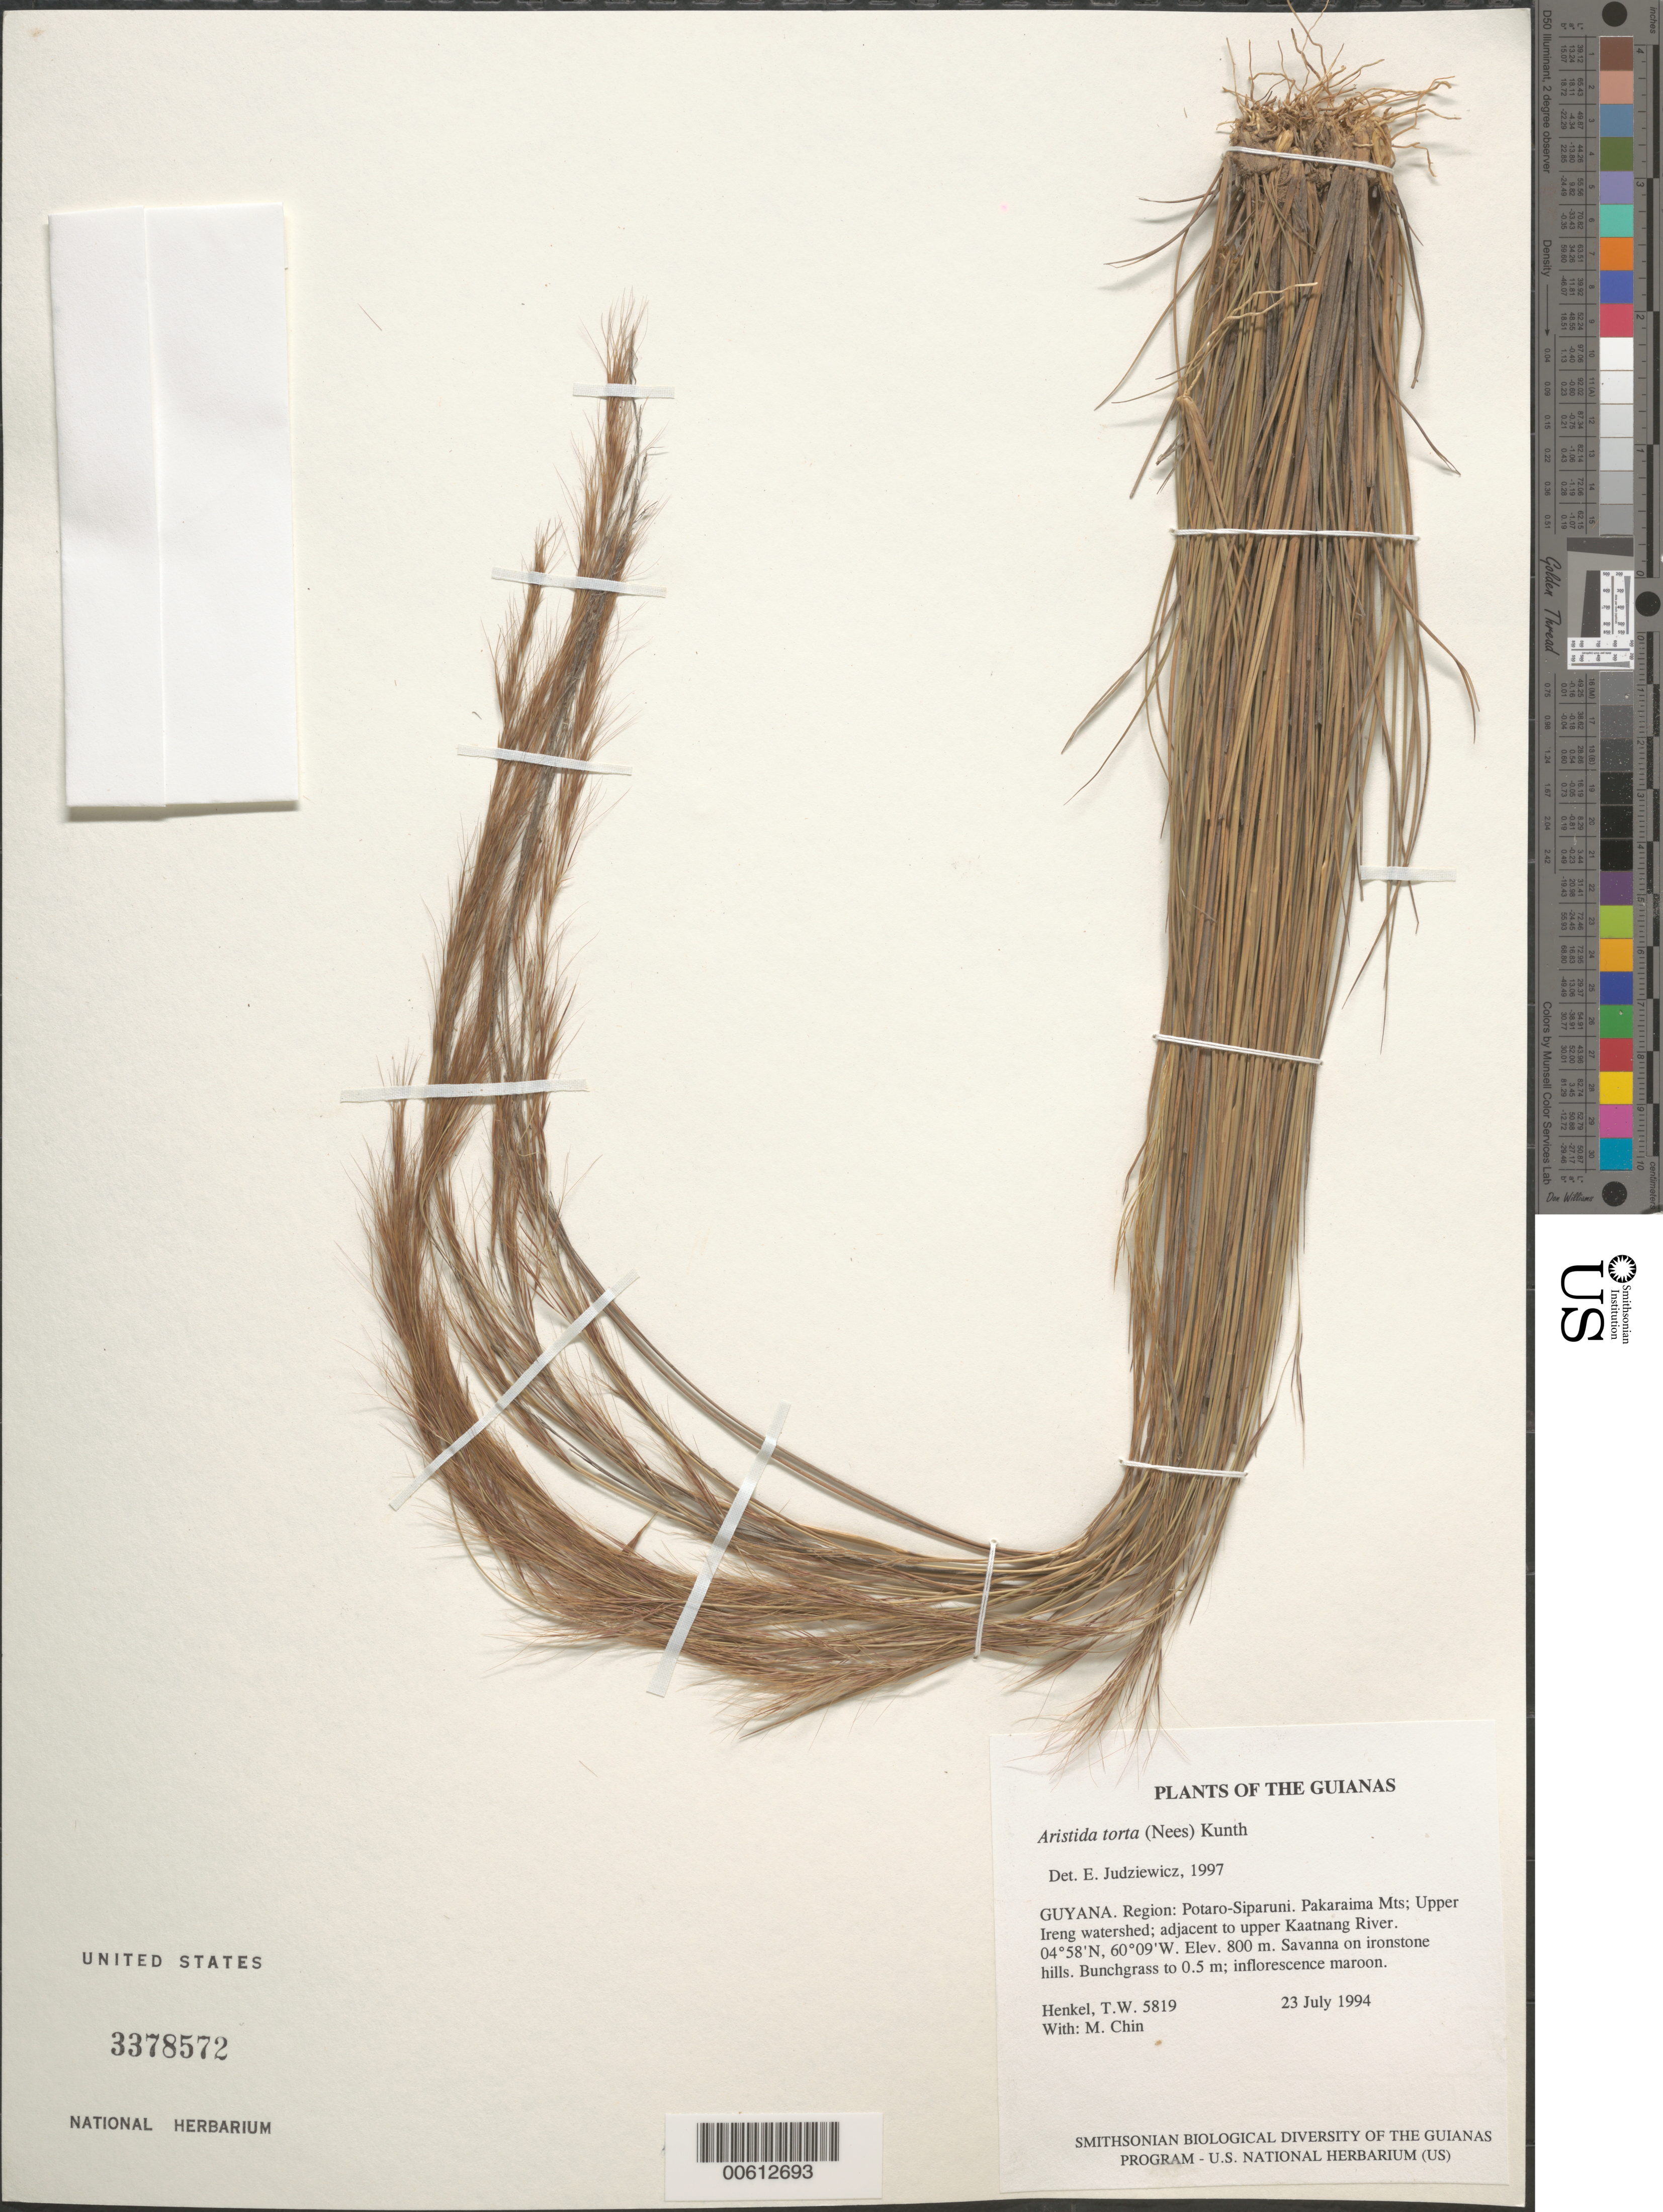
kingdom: Plantae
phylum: Tracheophyta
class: Liliopsida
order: Poales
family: Poaceae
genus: Aristida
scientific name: Aristida torta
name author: (Nees) Kunth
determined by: Judziewicz, E. J.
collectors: T. Henkel & M. Chin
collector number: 5819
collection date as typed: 23 July 1994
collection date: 1994-07-23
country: Guyana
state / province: Potaro-Siparuni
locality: Pakaraima Mts; Upper Ireng watershed; adjacent to upper Kaatnang River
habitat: Savanna on ironstone hills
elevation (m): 800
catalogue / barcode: US 3378572